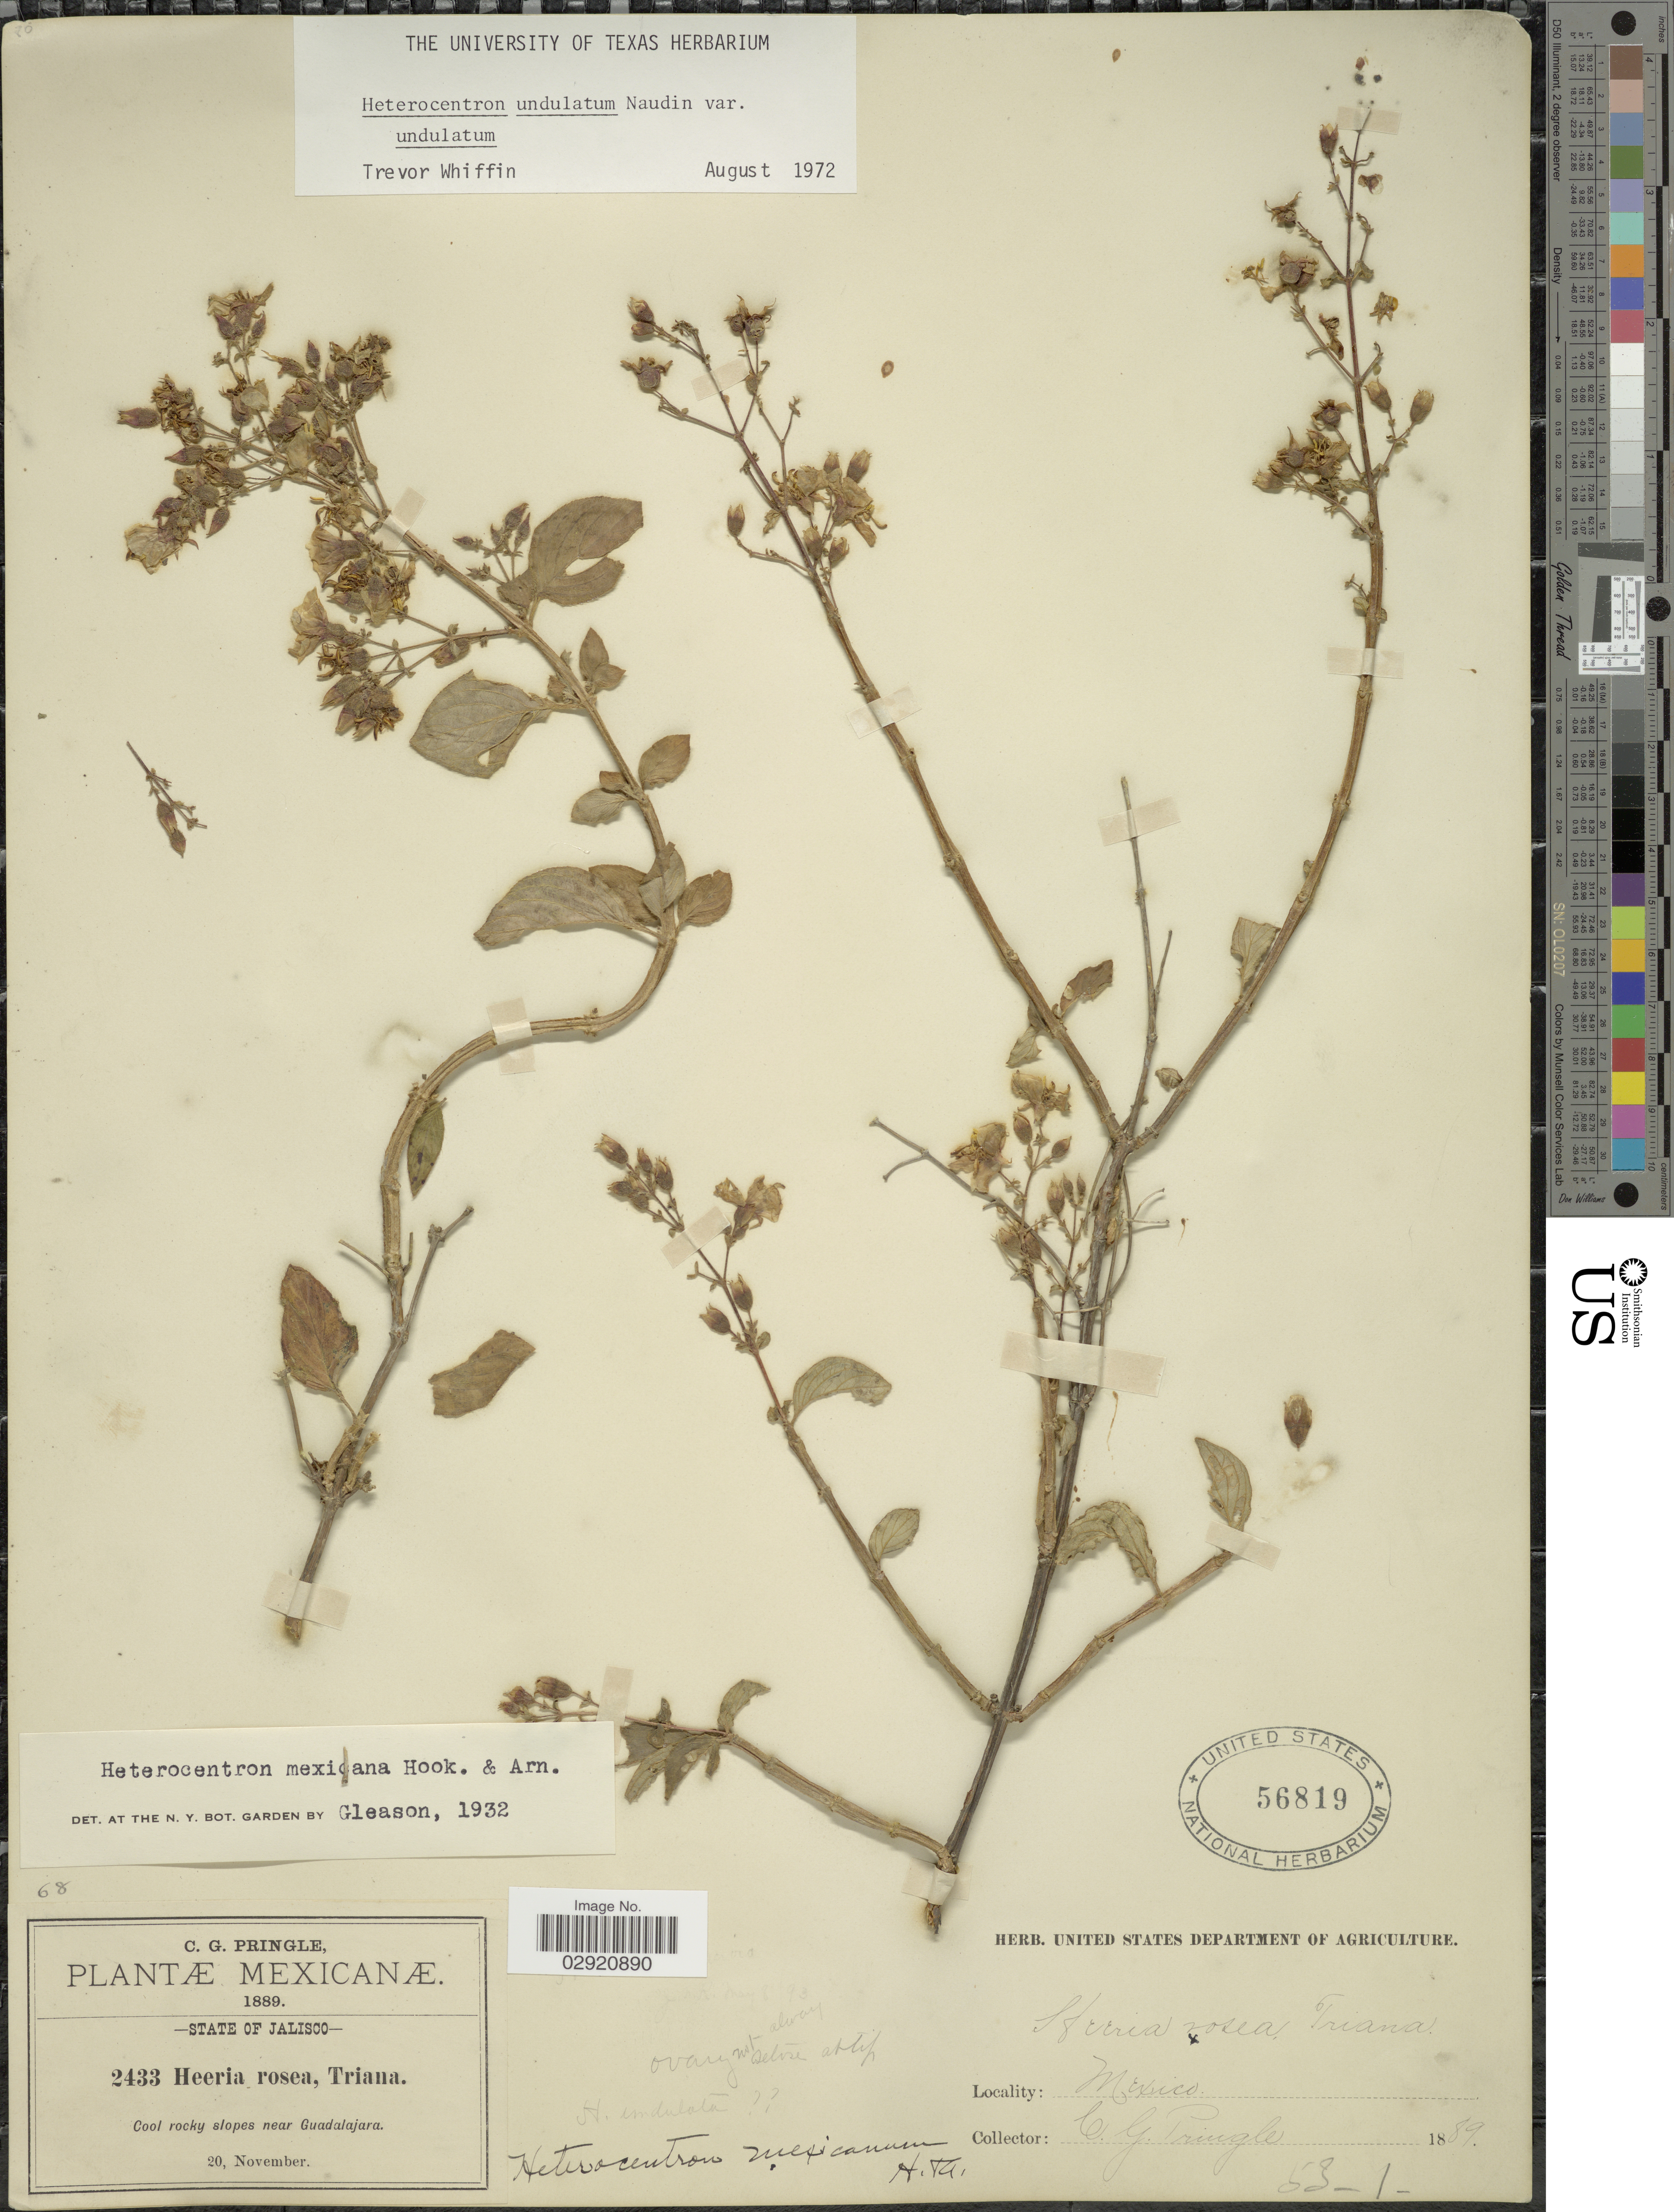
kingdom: Plantae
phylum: Tracheophyta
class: Magnoliopsida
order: Myrtales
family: Melastomataceae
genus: Heterocentron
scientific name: Heterocentron undulatum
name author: Naudin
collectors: C. G. Pringle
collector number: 2433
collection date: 1889-11-20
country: Mexico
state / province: Jalisco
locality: Cool rocky slopes near Guadalajara.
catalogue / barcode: US 56819